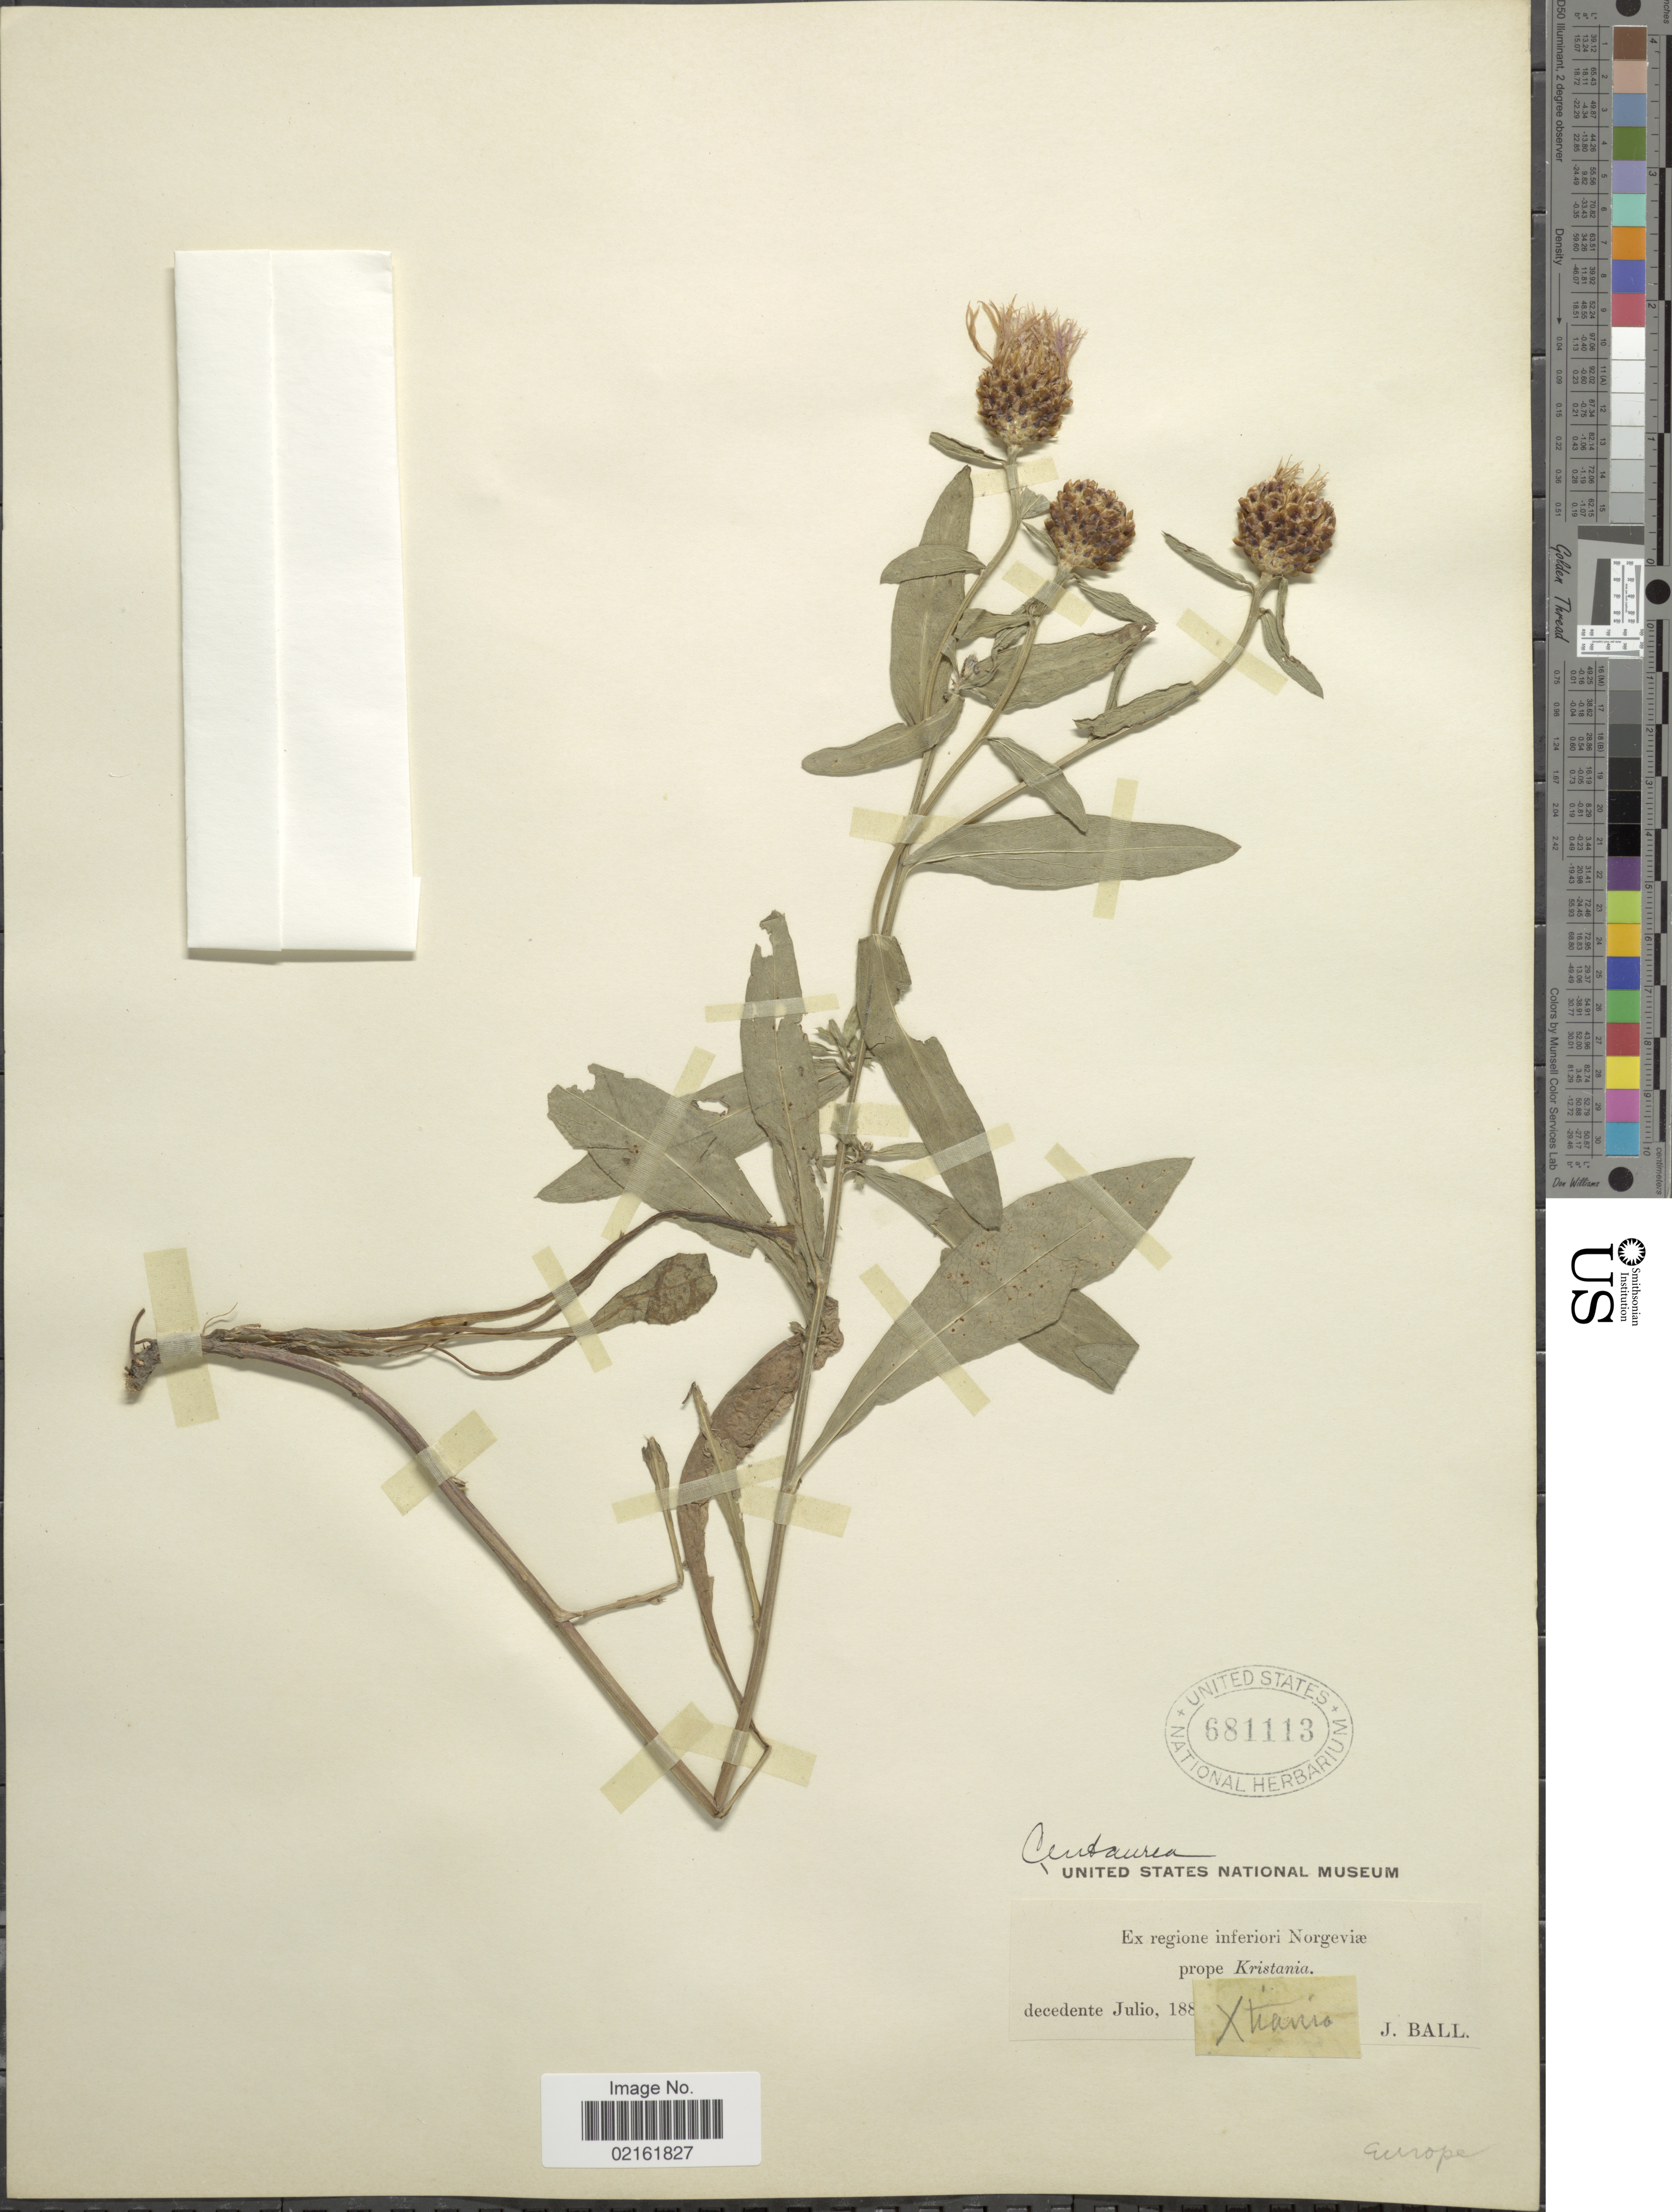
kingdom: Plantae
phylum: Tracheophyta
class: Magnoliopsida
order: Asterales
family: Asteraceae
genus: Centaurea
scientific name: Centaurea sp.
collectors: J. Ball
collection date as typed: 188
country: Norway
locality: Ex regione inferiori Norgeviae prope Kristania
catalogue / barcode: US 681113